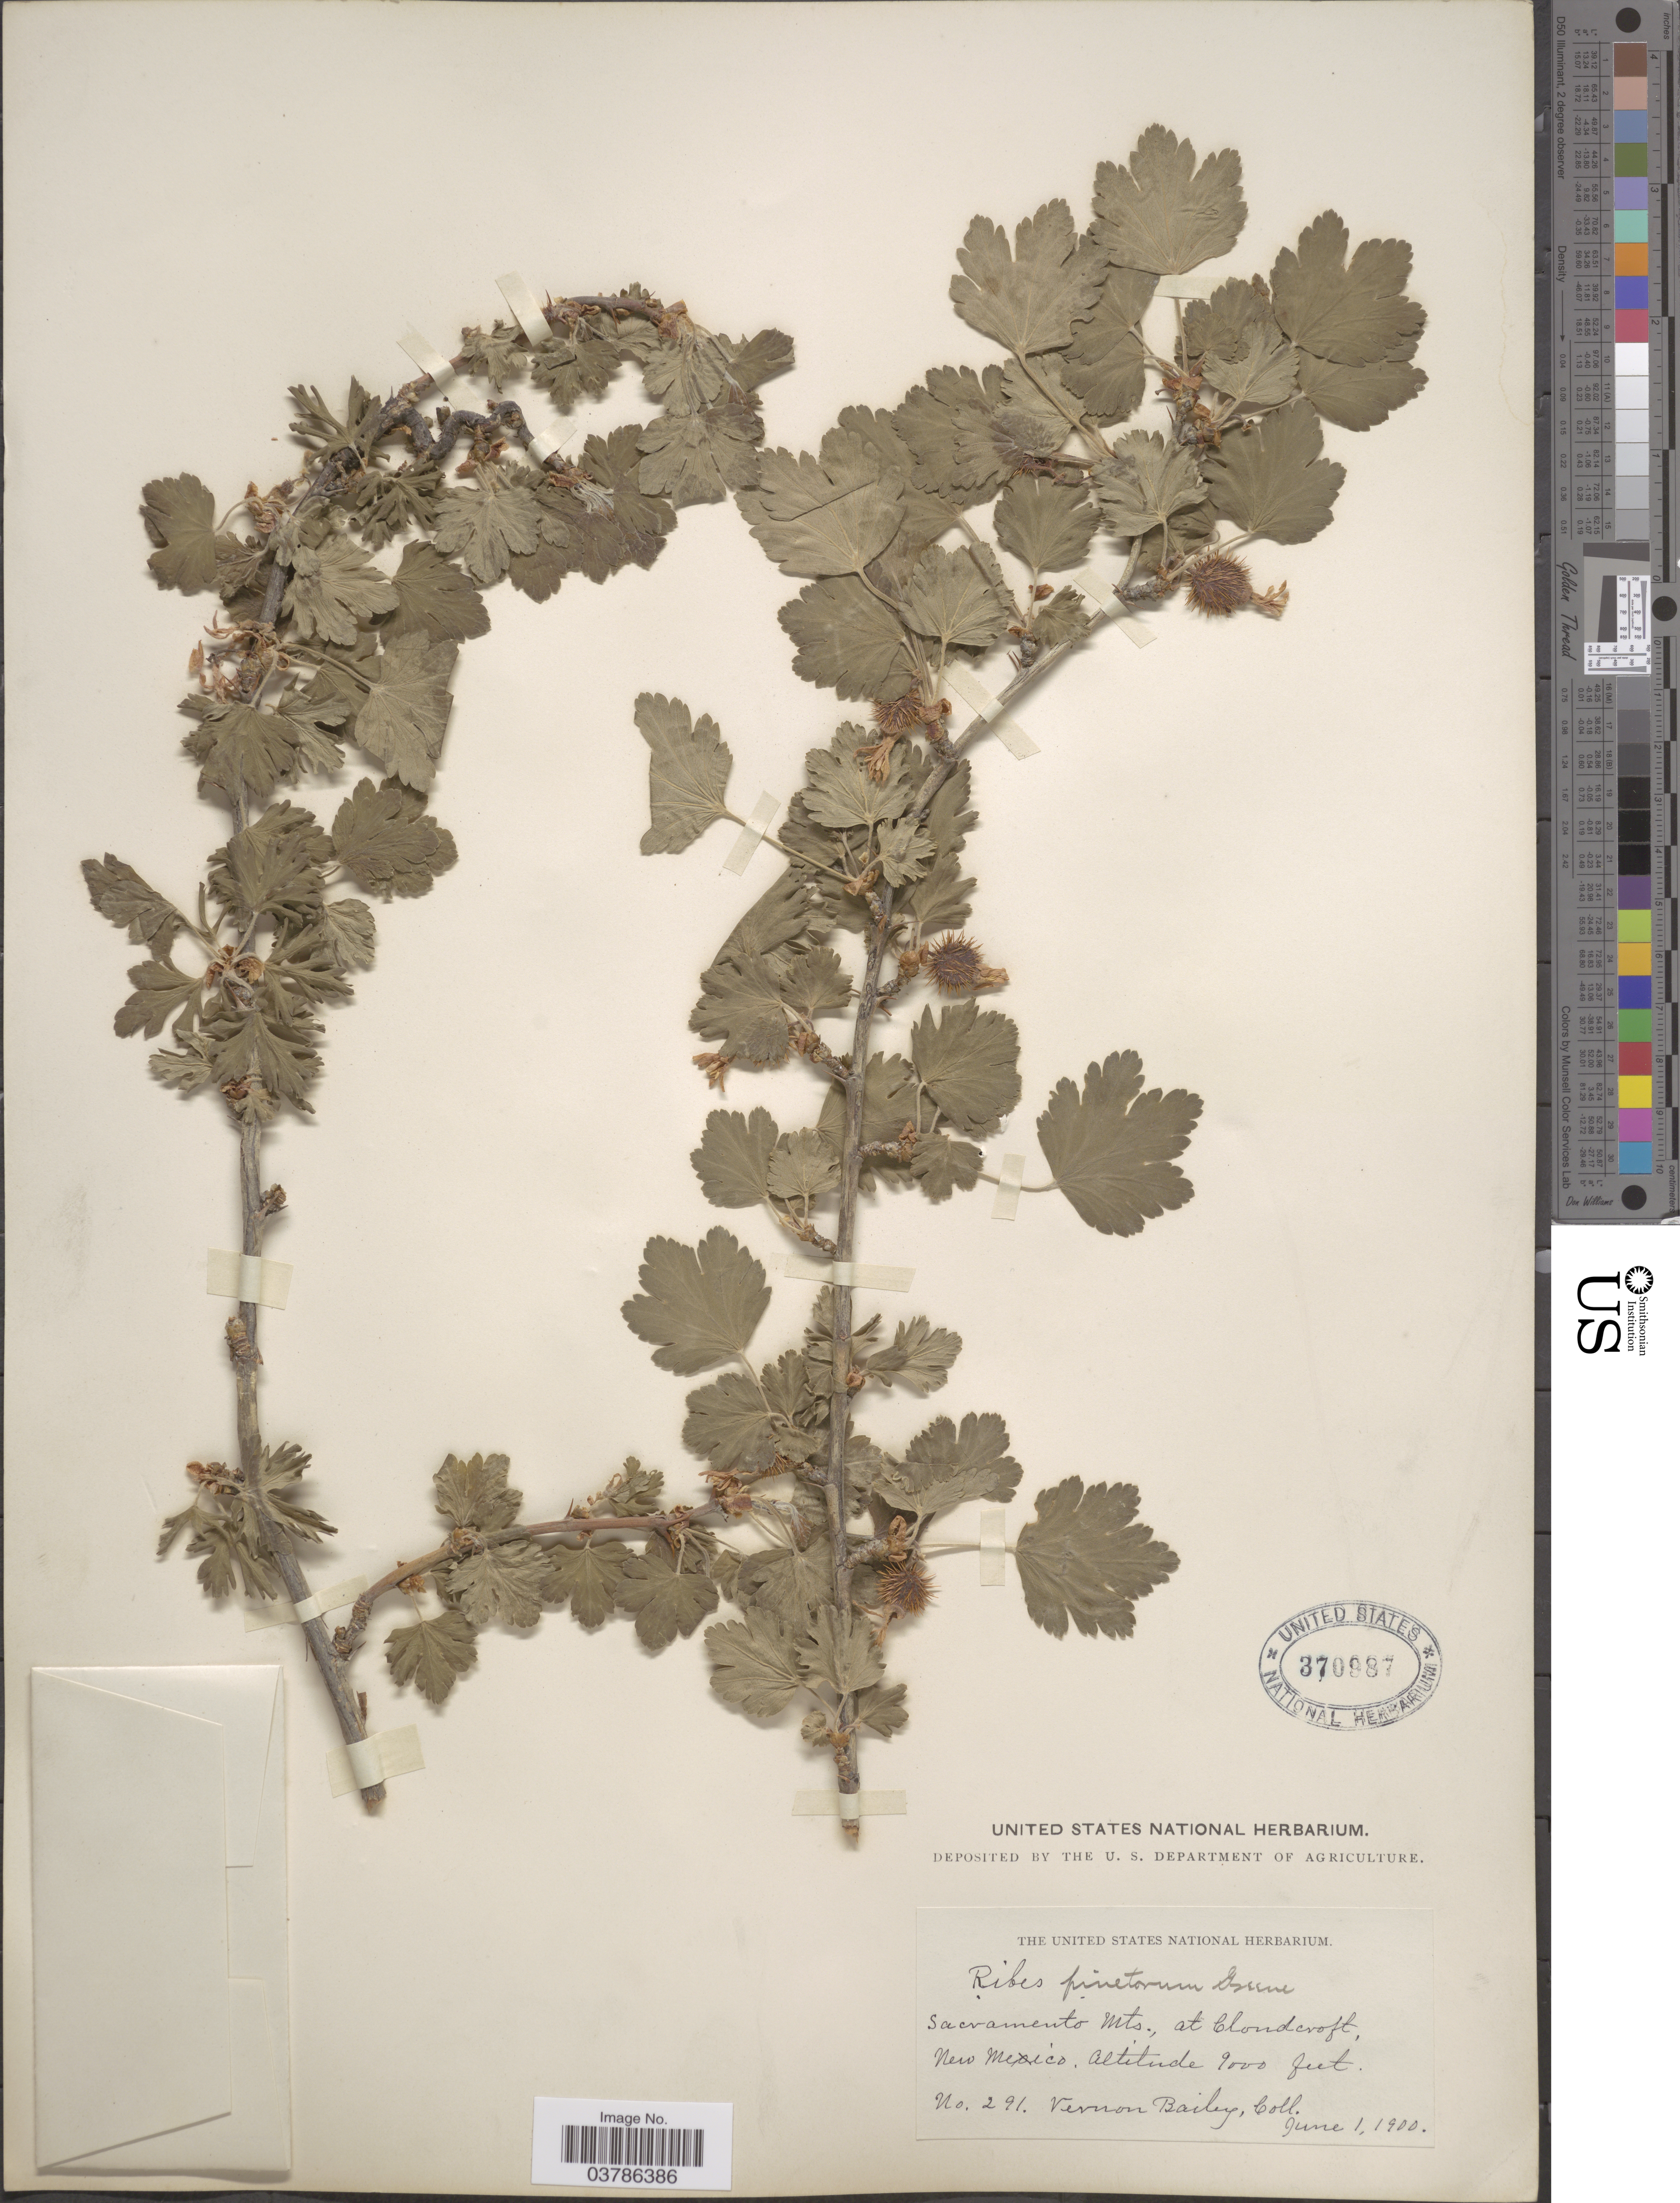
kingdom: Plantae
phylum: Tracheophyta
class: Magnoliopsida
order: Saxifragales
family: Grossulariaceae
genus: Ribes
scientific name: Ribes pinetorum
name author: Greene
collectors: V. O. Bailey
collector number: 291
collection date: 1900-06-01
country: United States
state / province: New Mexico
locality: Sacramento Mts., at Cloudcroft.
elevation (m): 2743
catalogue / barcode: US 370987